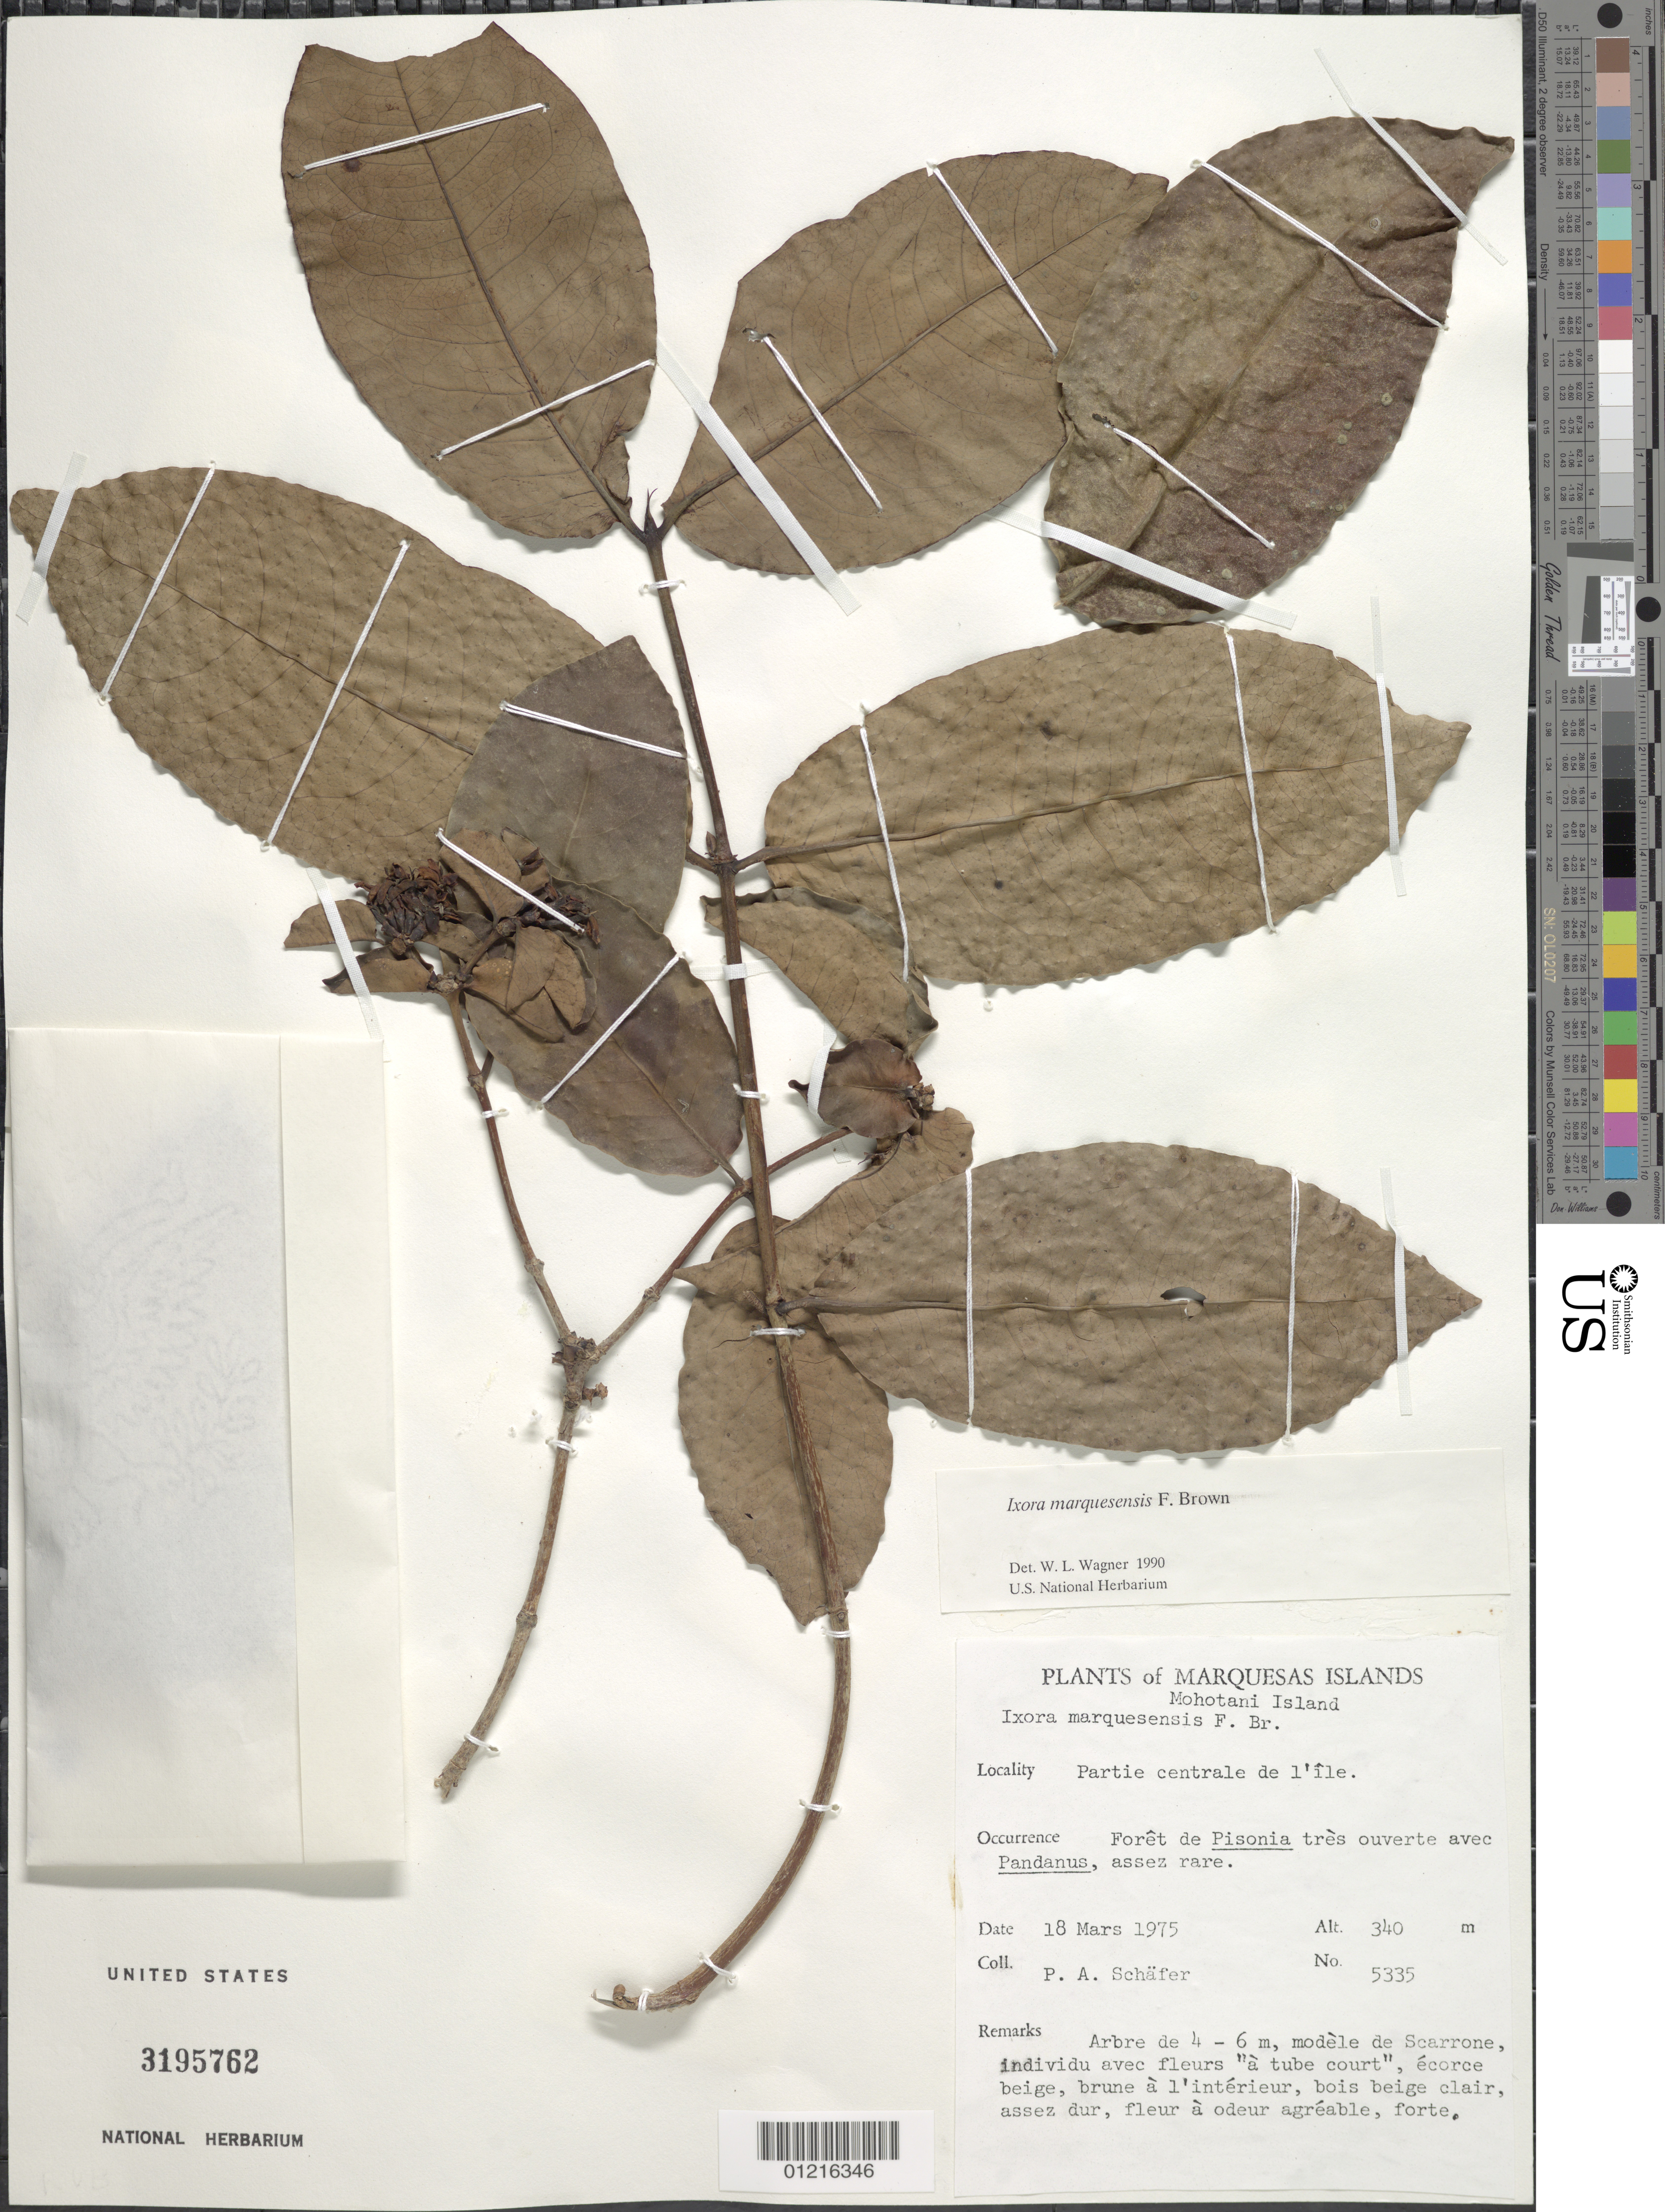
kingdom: Plantae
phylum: Tracheophyta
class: Magnoliopsida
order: Gentianales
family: Rubiaceae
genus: Ixora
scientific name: Ixora marquesensis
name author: F. Br.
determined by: Wagner, W. L., (BOT), Smithsonian Institution - National Museum of Natural History (UNITED STATES)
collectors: P. A. Schäfer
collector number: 5335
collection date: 1975-03-18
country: French Polynesia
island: Mohotani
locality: partie centrale de l'île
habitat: Forêt de Pisonia très ouverte avec Pandanus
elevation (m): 340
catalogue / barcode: US 3195762